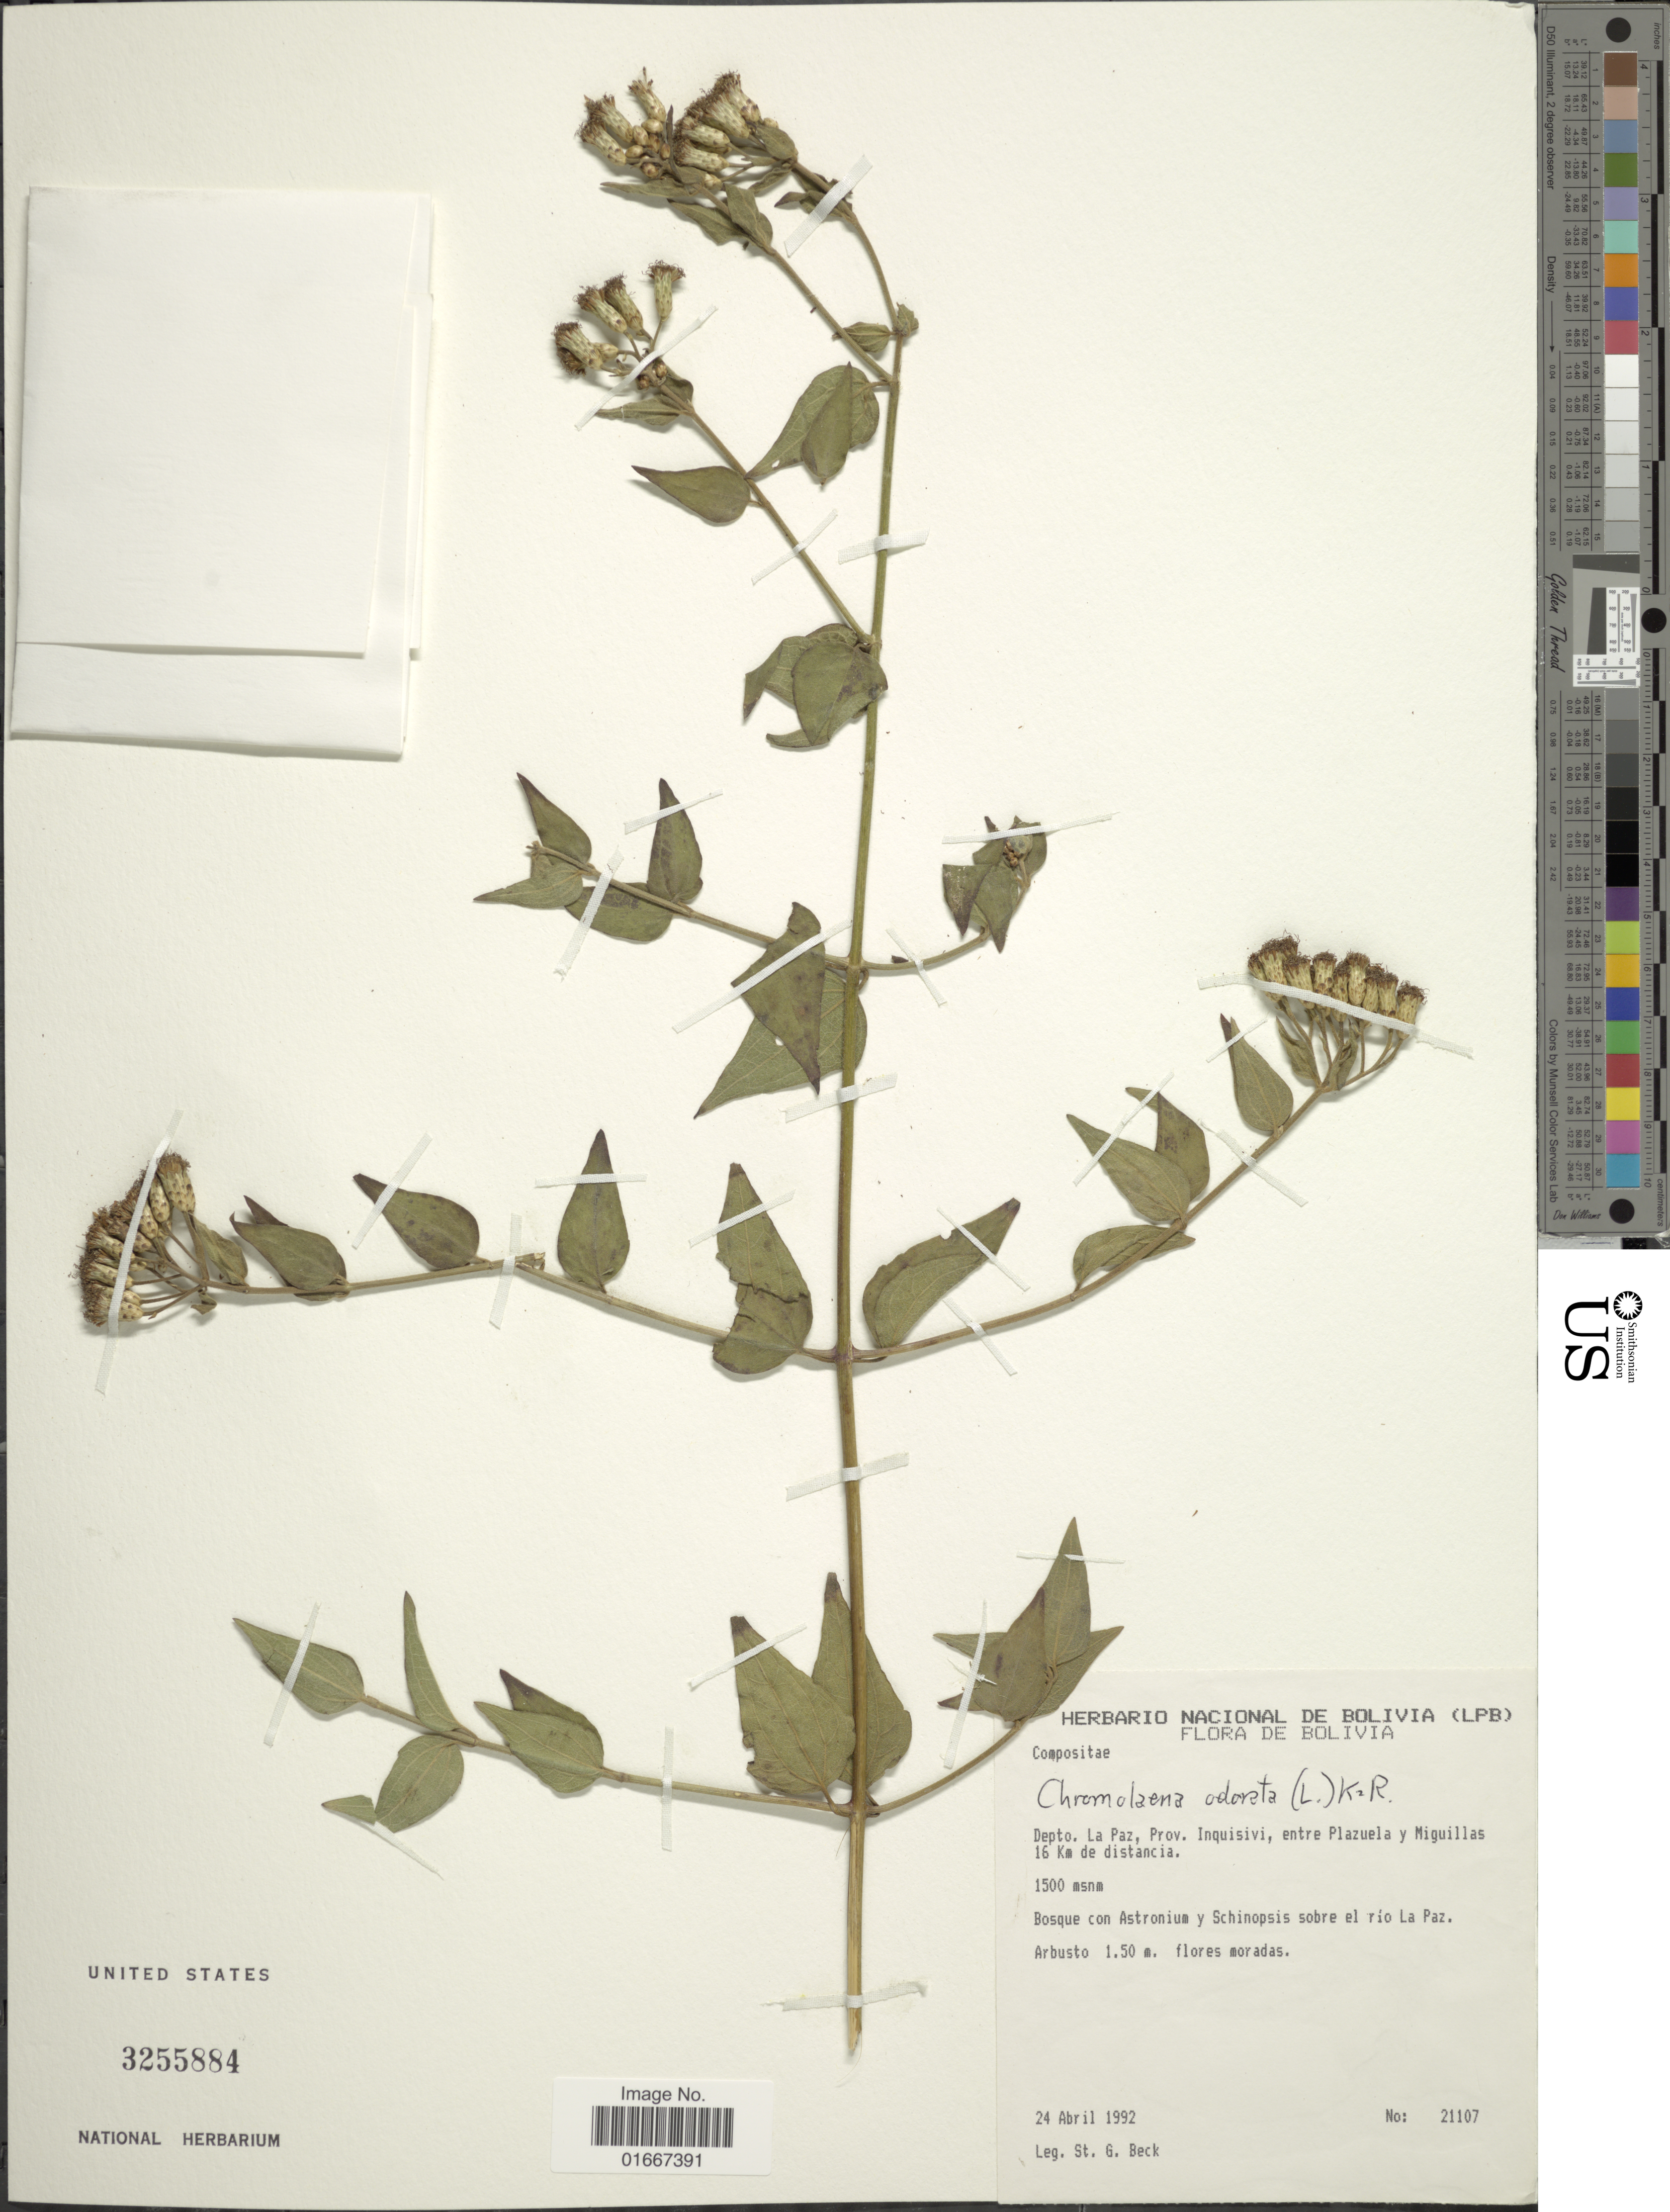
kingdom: Plantae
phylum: Tracheophyta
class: Magnoliopsida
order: Asterales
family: Asteraceae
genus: Chromolaena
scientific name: Chromolaena odorata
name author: (L.) R.M. King & H. Rob.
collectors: S. G. Beck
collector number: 21107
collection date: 1992-04-24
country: Bolivia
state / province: La Paz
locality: Prov. Inquisivi, entre Plazuela y Miguillas 16 km de distancia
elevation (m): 1500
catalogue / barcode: US 3255884